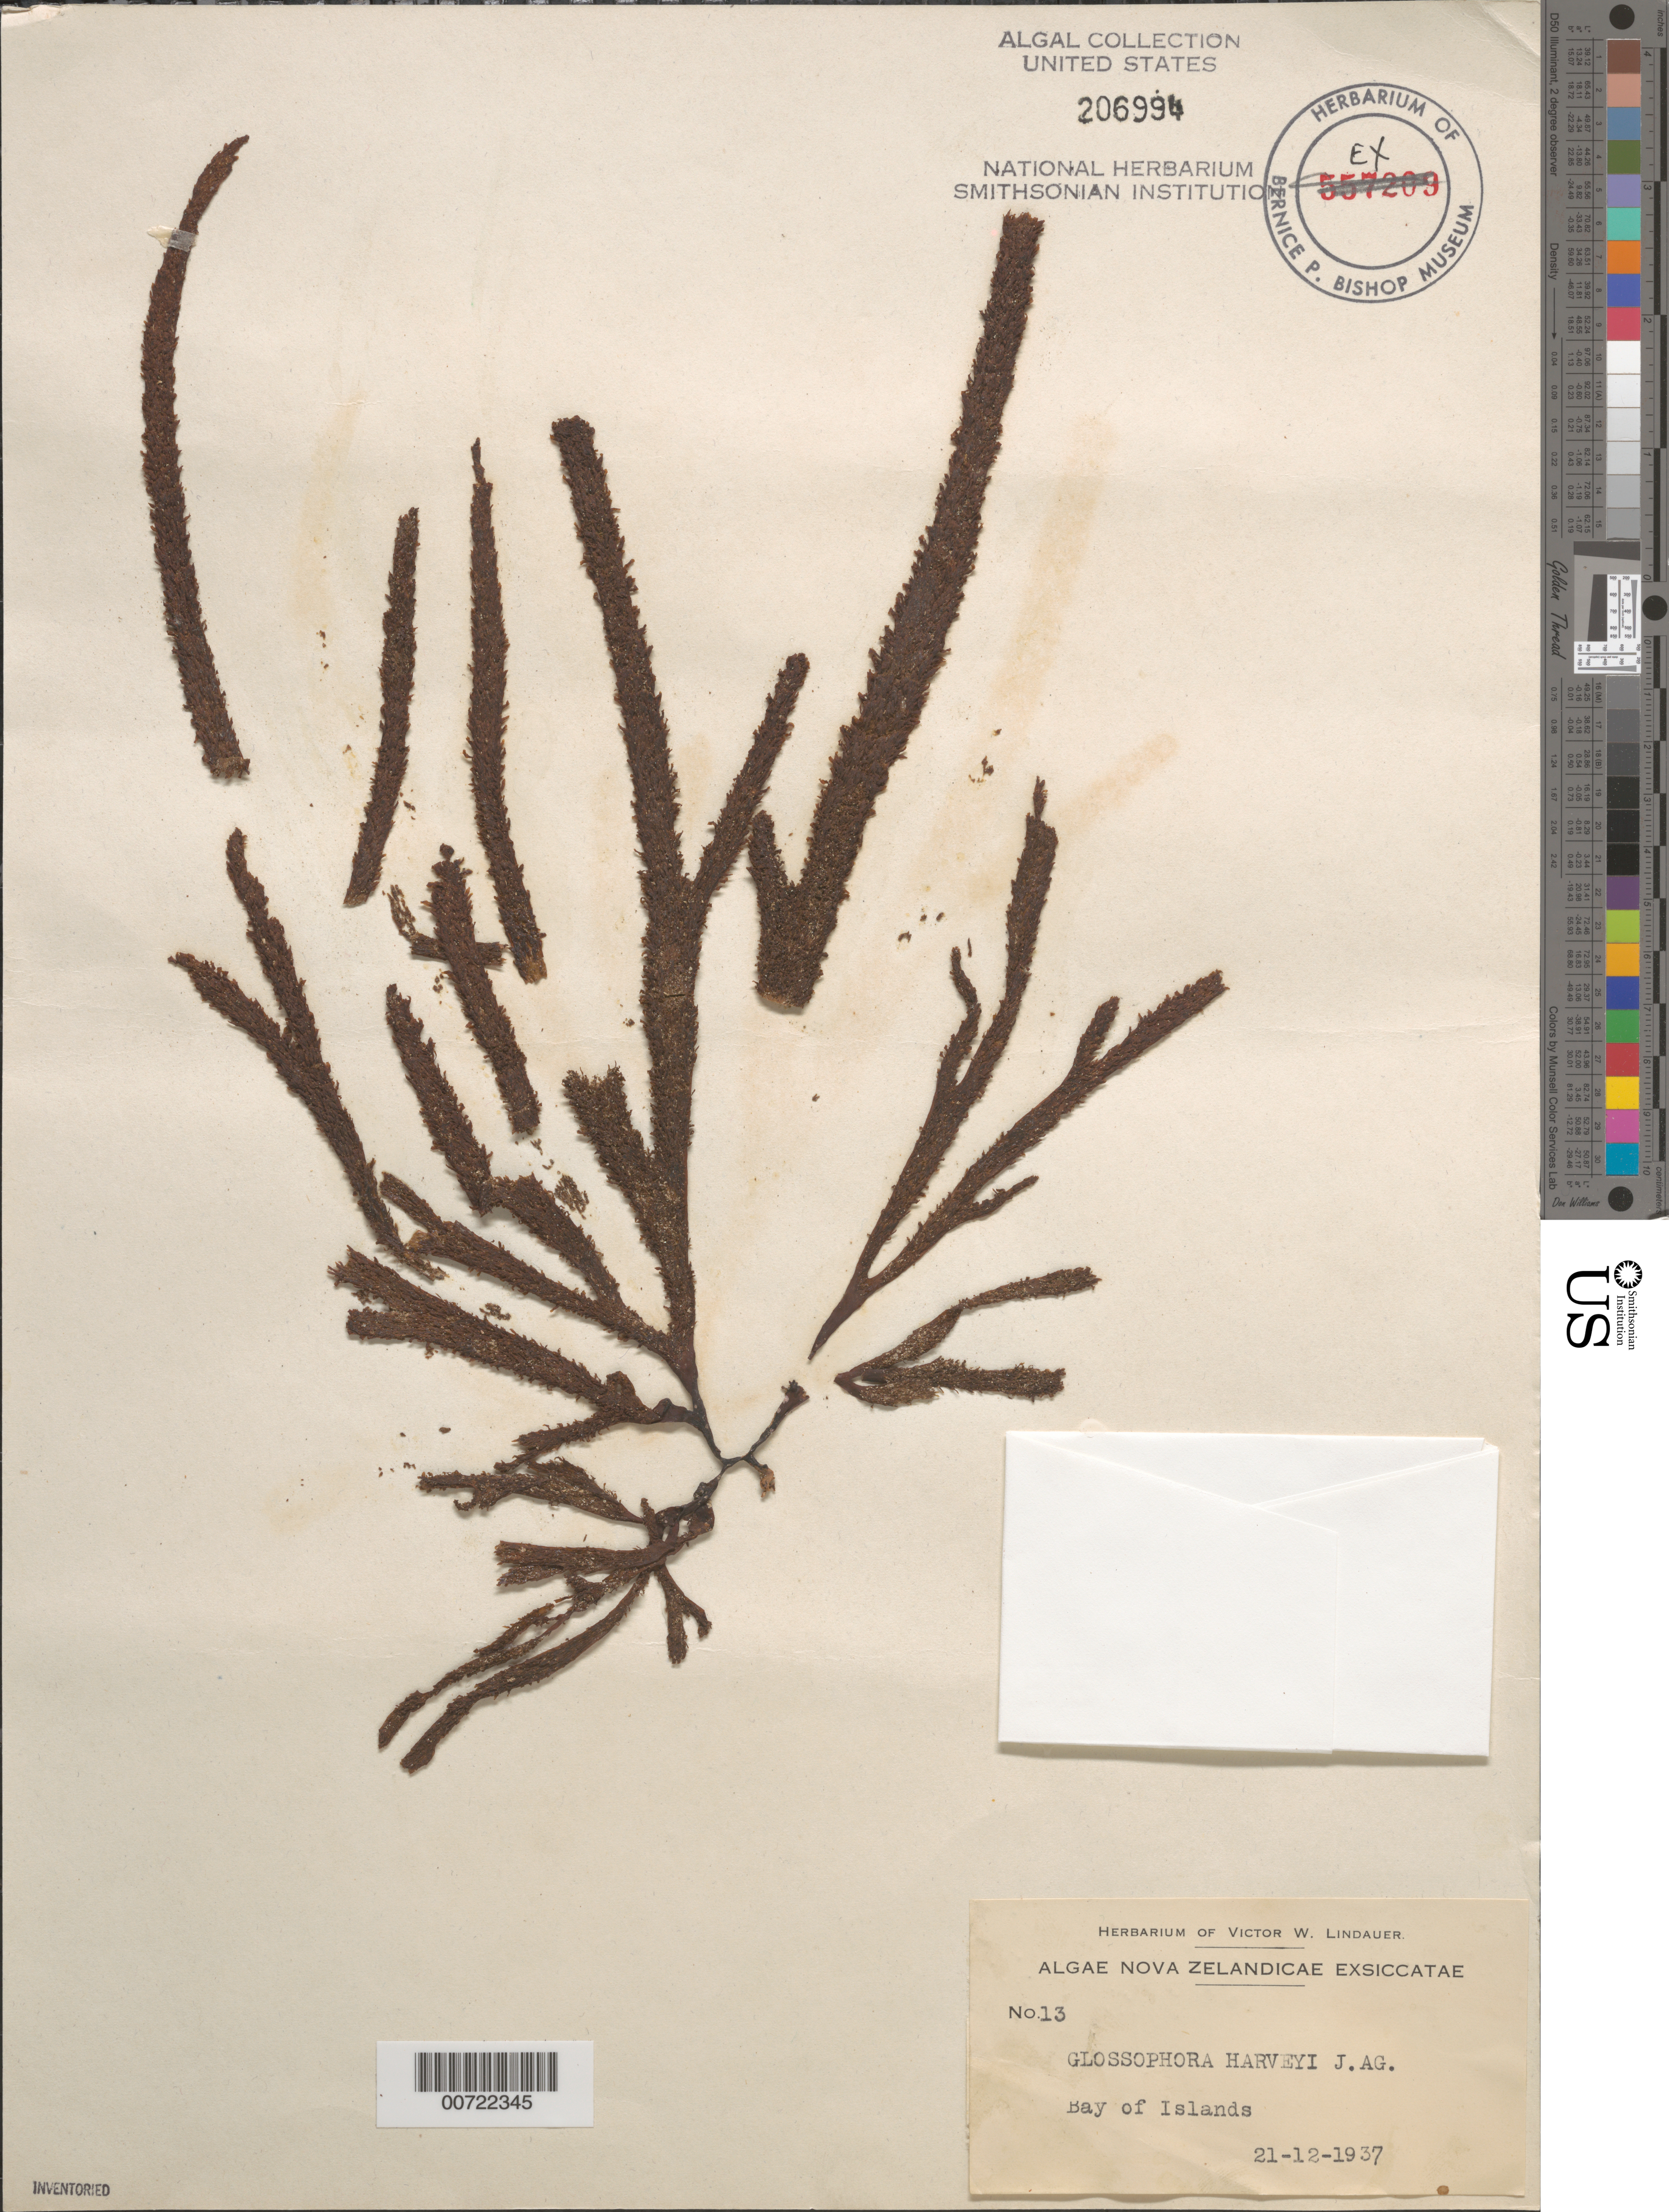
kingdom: Chromista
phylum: Ochrophyta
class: Phaeophyceae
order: Dictyotales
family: Dictyotaceae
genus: Dictyota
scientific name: Dictyota kunthii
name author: (C. Agardh) Grev.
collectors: V. Lindauer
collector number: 13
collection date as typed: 21 Dec 1937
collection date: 1937-12-21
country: New Zealand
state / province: Northland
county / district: Far North District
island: North Island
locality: Bay of Islands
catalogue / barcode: US 206994